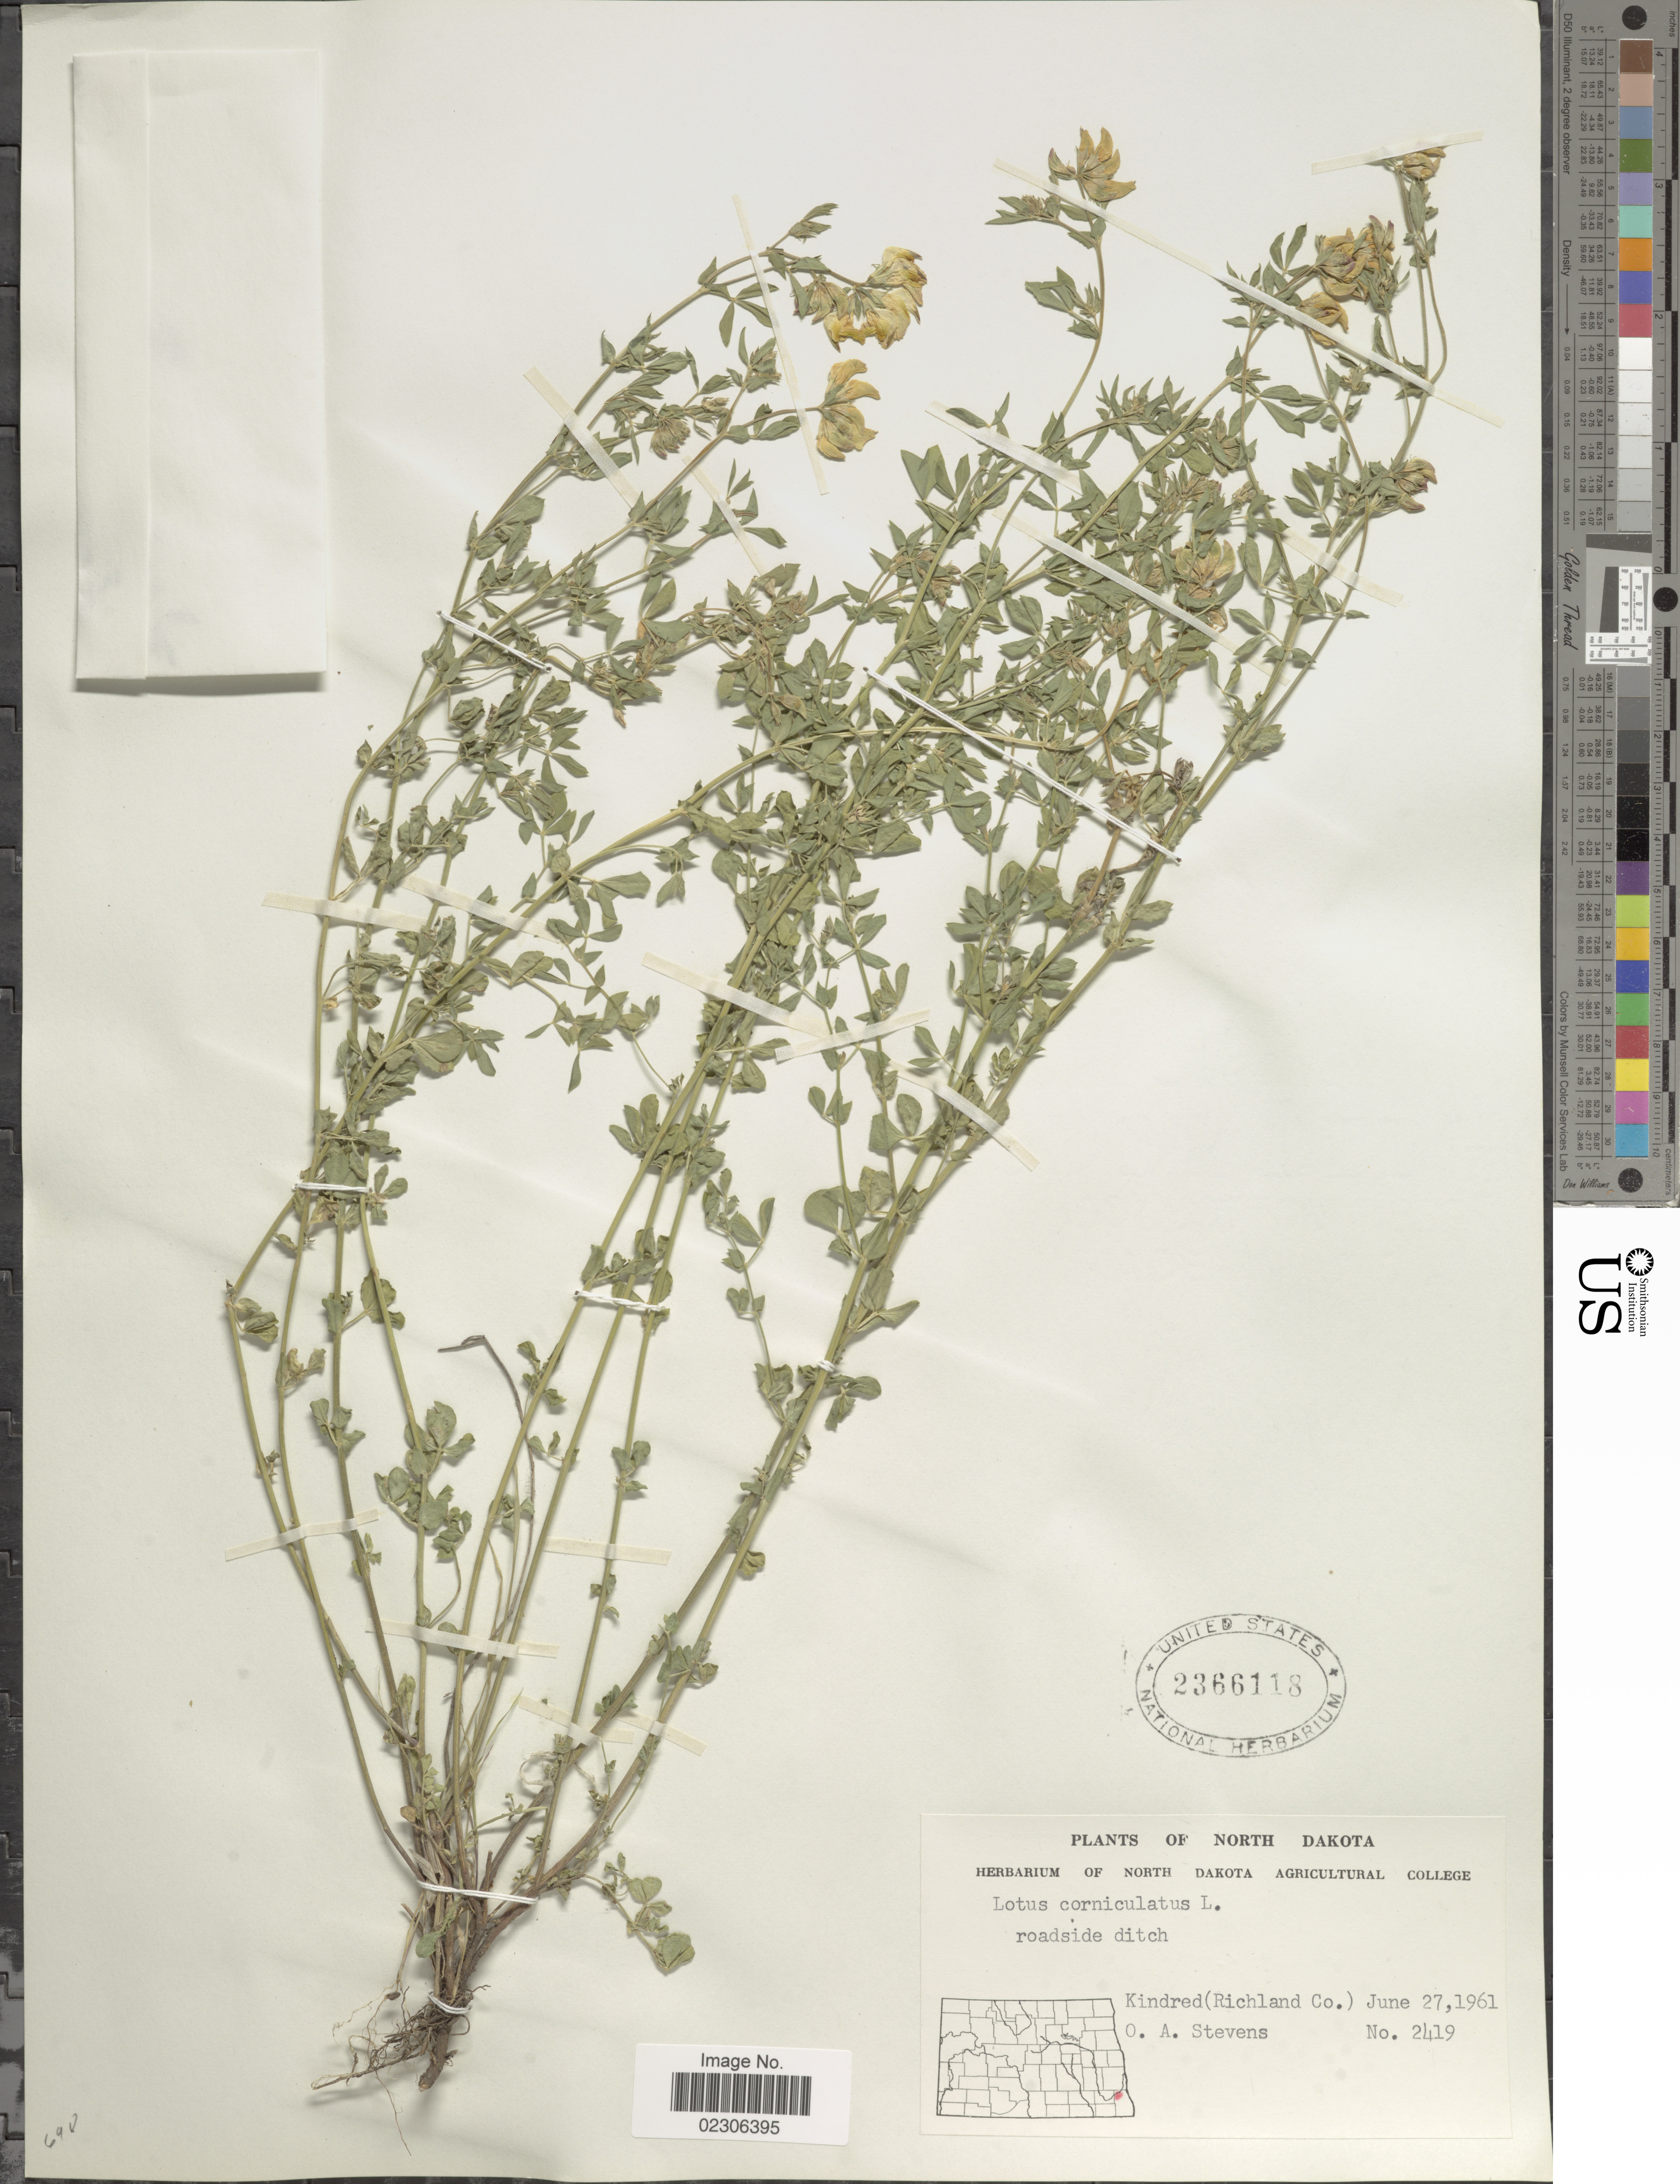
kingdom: Plantae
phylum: Tracheophyta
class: Magnoliopsida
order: Fabales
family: Fabaceae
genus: Lotus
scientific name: Lotus corniculatus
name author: L.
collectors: O. A. Stevens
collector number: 2419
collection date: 1961-06-27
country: United States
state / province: North Dakota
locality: Kindred (Richland Co.)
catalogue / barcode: US 2366118